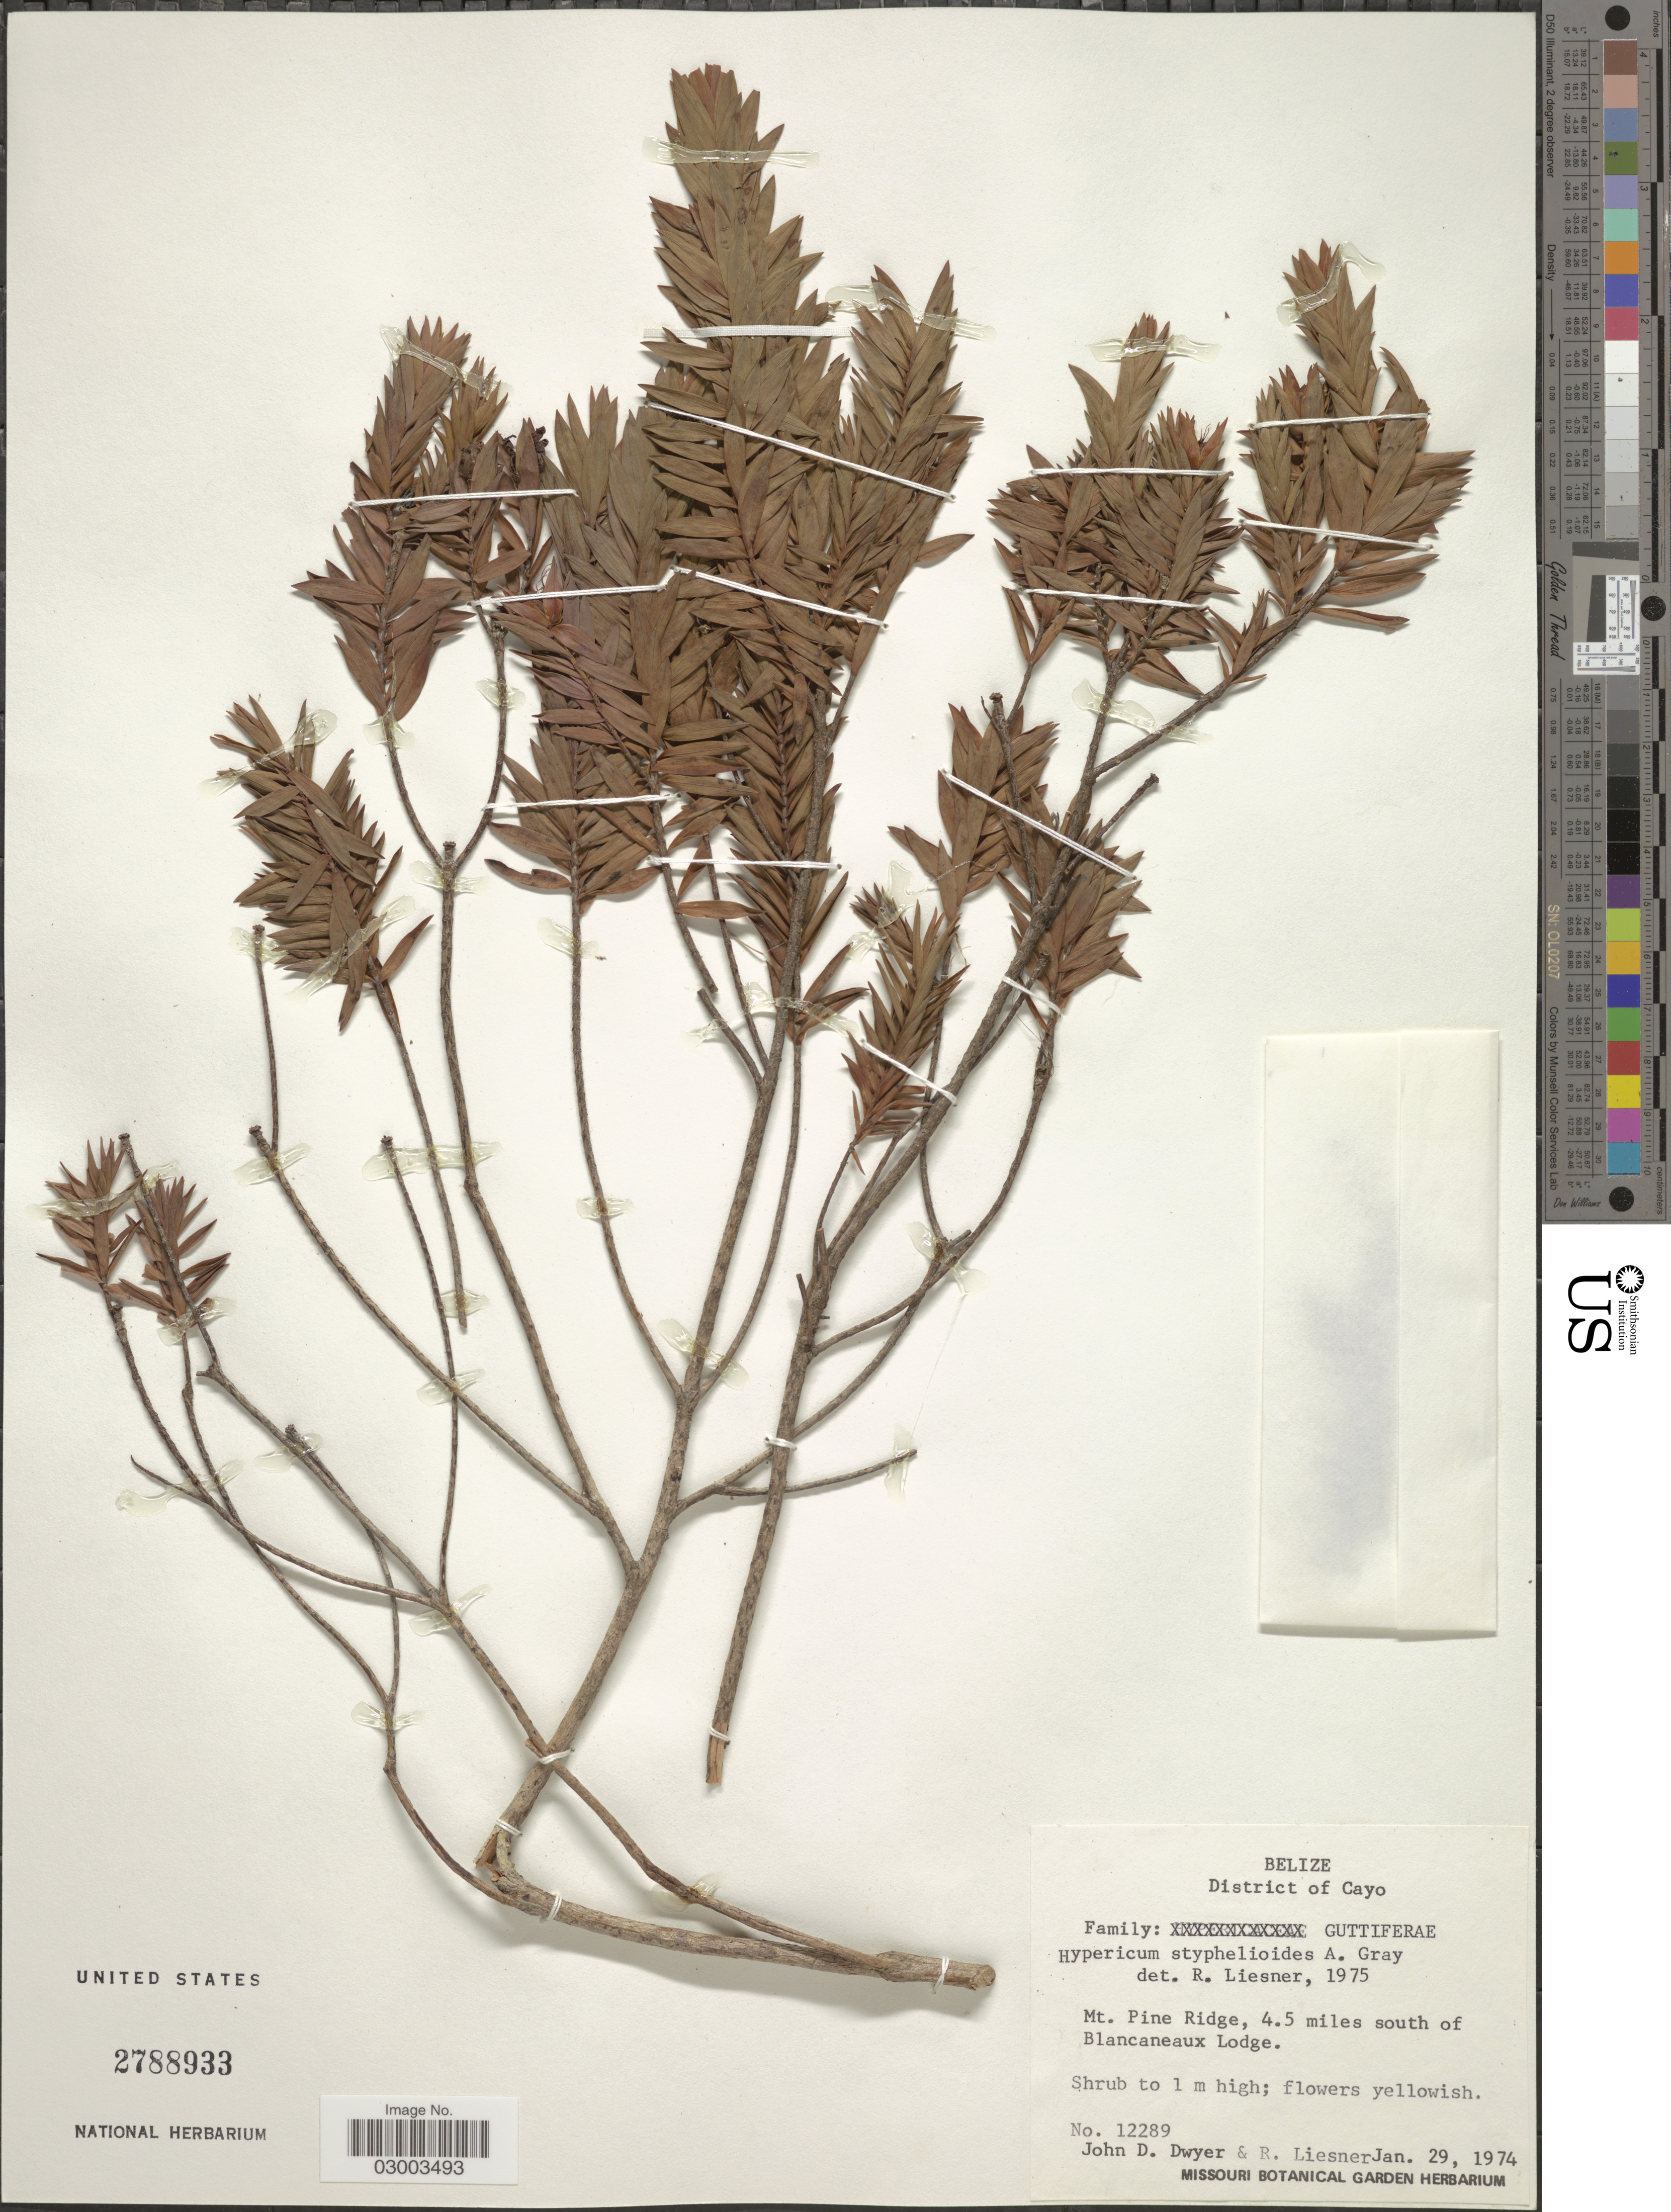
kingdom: Plantae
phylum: Tracheophyta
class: Magnoliopsida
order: Malpighiales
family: Hypericaceae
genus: Hypericum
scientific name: Hypericum terrae-firmae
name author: Sprague & Riley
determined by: Strong, Mark T., (BOT), Smithsonian Institution - National Museum of Natural History (UNITED STATES)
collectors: J. D. Dwyer & R. L. Liesner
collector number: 12289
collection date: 1974-01-29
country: Belize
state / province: Cayo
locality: District of Cayo. Mt. Pine Ridge, 4.5 miles south of Blancaneaux Lodge.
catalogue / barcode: US 2788933